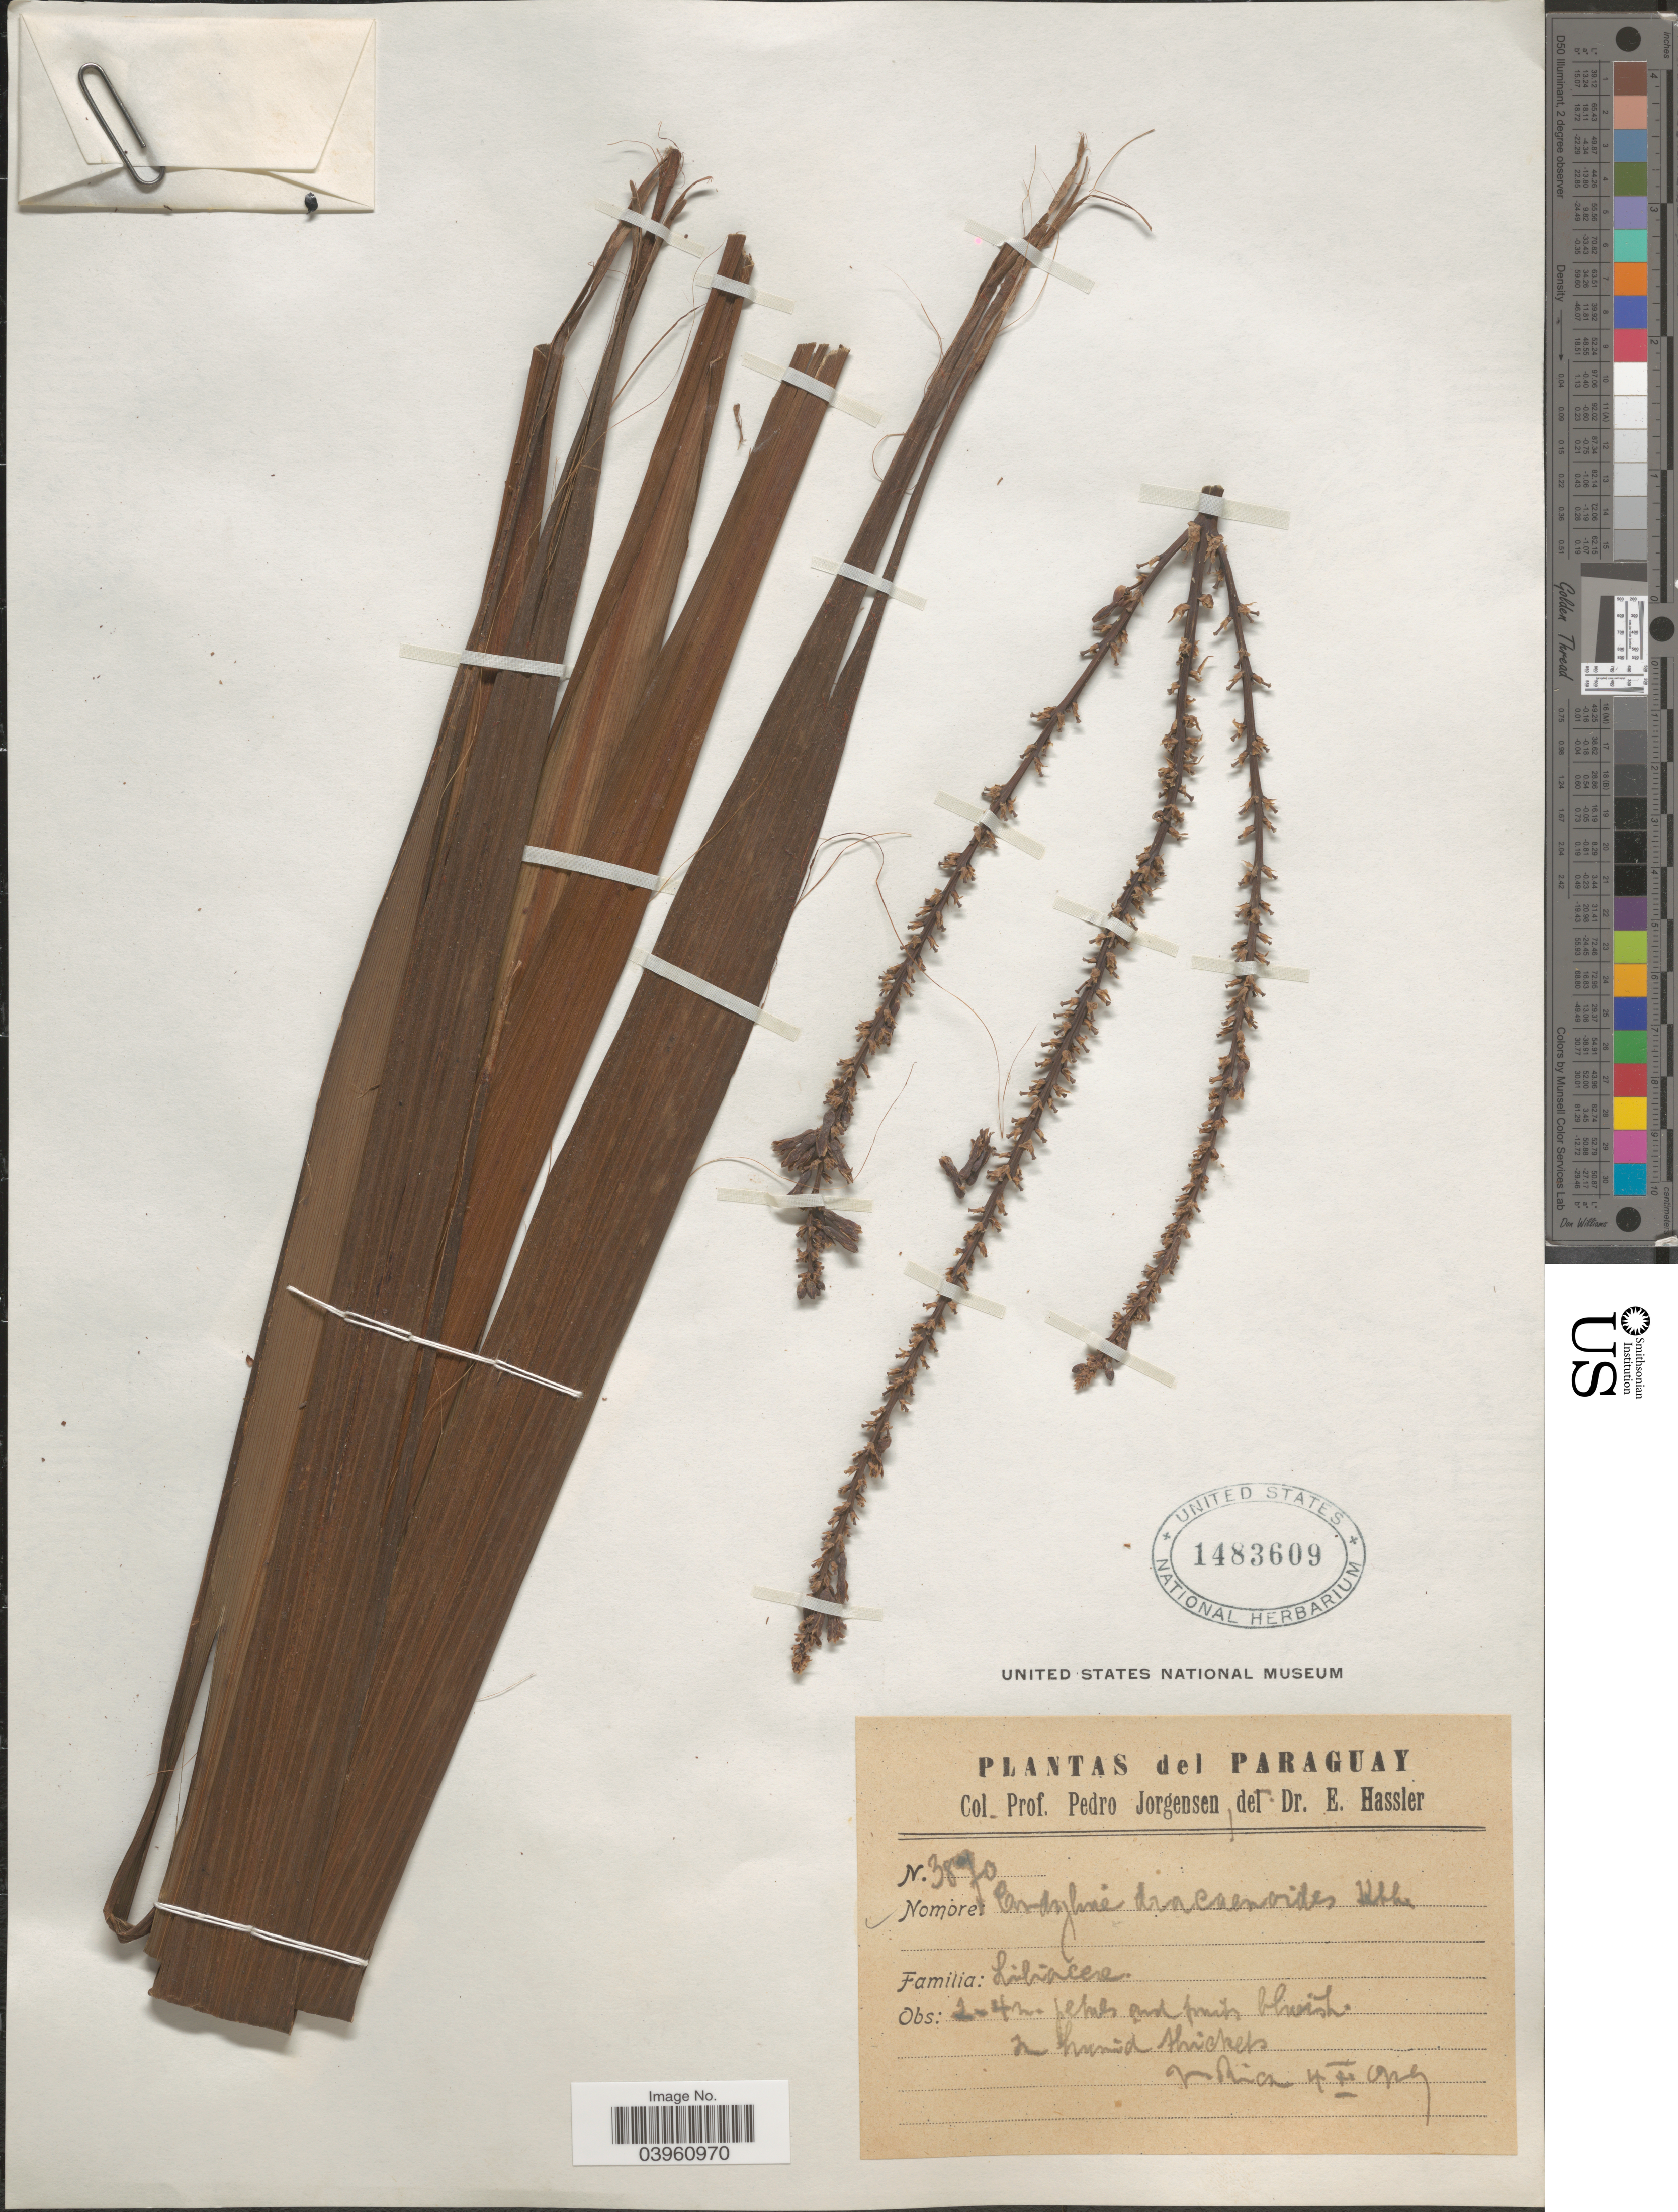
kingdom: Plantae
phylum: Tracheophyta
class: Liliopsida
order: Asparagales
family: Asparagaceae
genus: Cordyline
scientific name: Cordyline dracaenoides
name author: Kunth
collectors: P. Jogensen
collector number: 3870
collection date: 1929-11-04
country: Paraguay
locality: In humid thickets. V. Rica.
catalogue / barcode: US 1483609